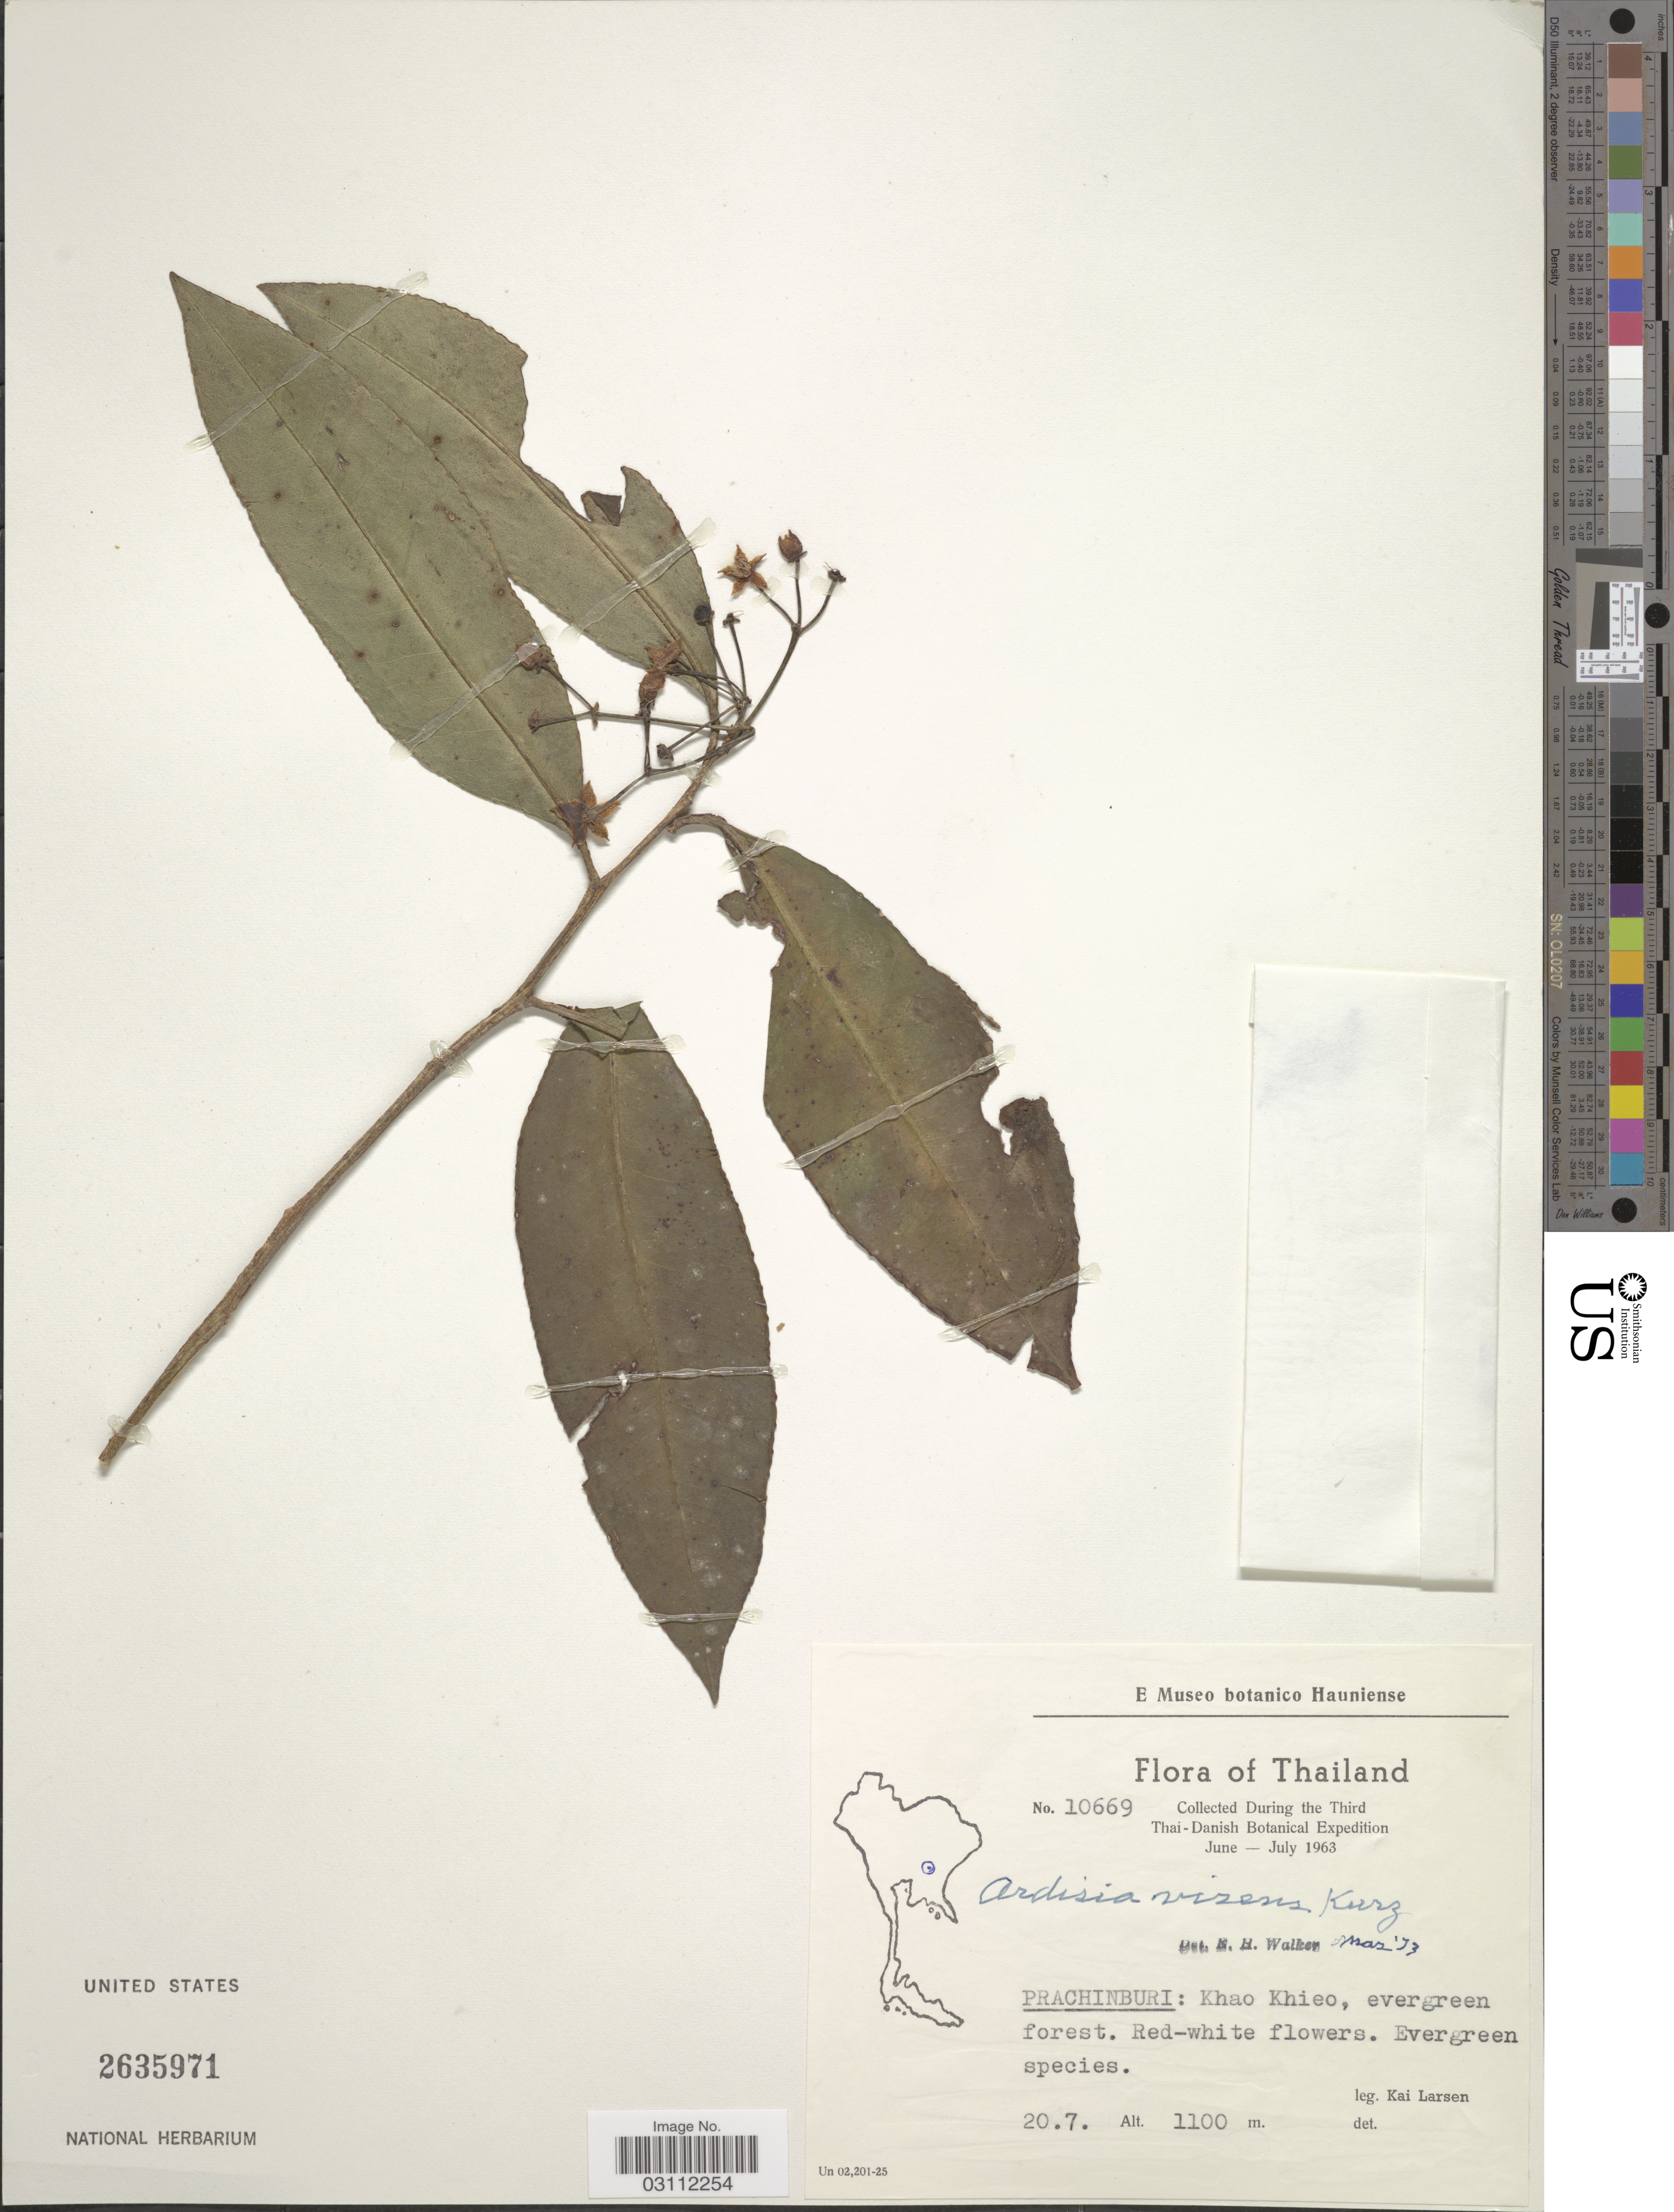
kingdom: Plantae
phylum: Tracheophyta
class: Magnoliopsida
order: Ericales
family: Primulaceae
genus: Ardisia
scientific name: Ardisia virens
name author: Kurz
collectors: K. Larsen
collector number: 10669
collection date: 1963-07-20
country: Thailand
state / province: Prachin Buri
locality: Prachinburi: Khao Khieo.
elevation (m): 1100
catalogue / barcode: US 2635971